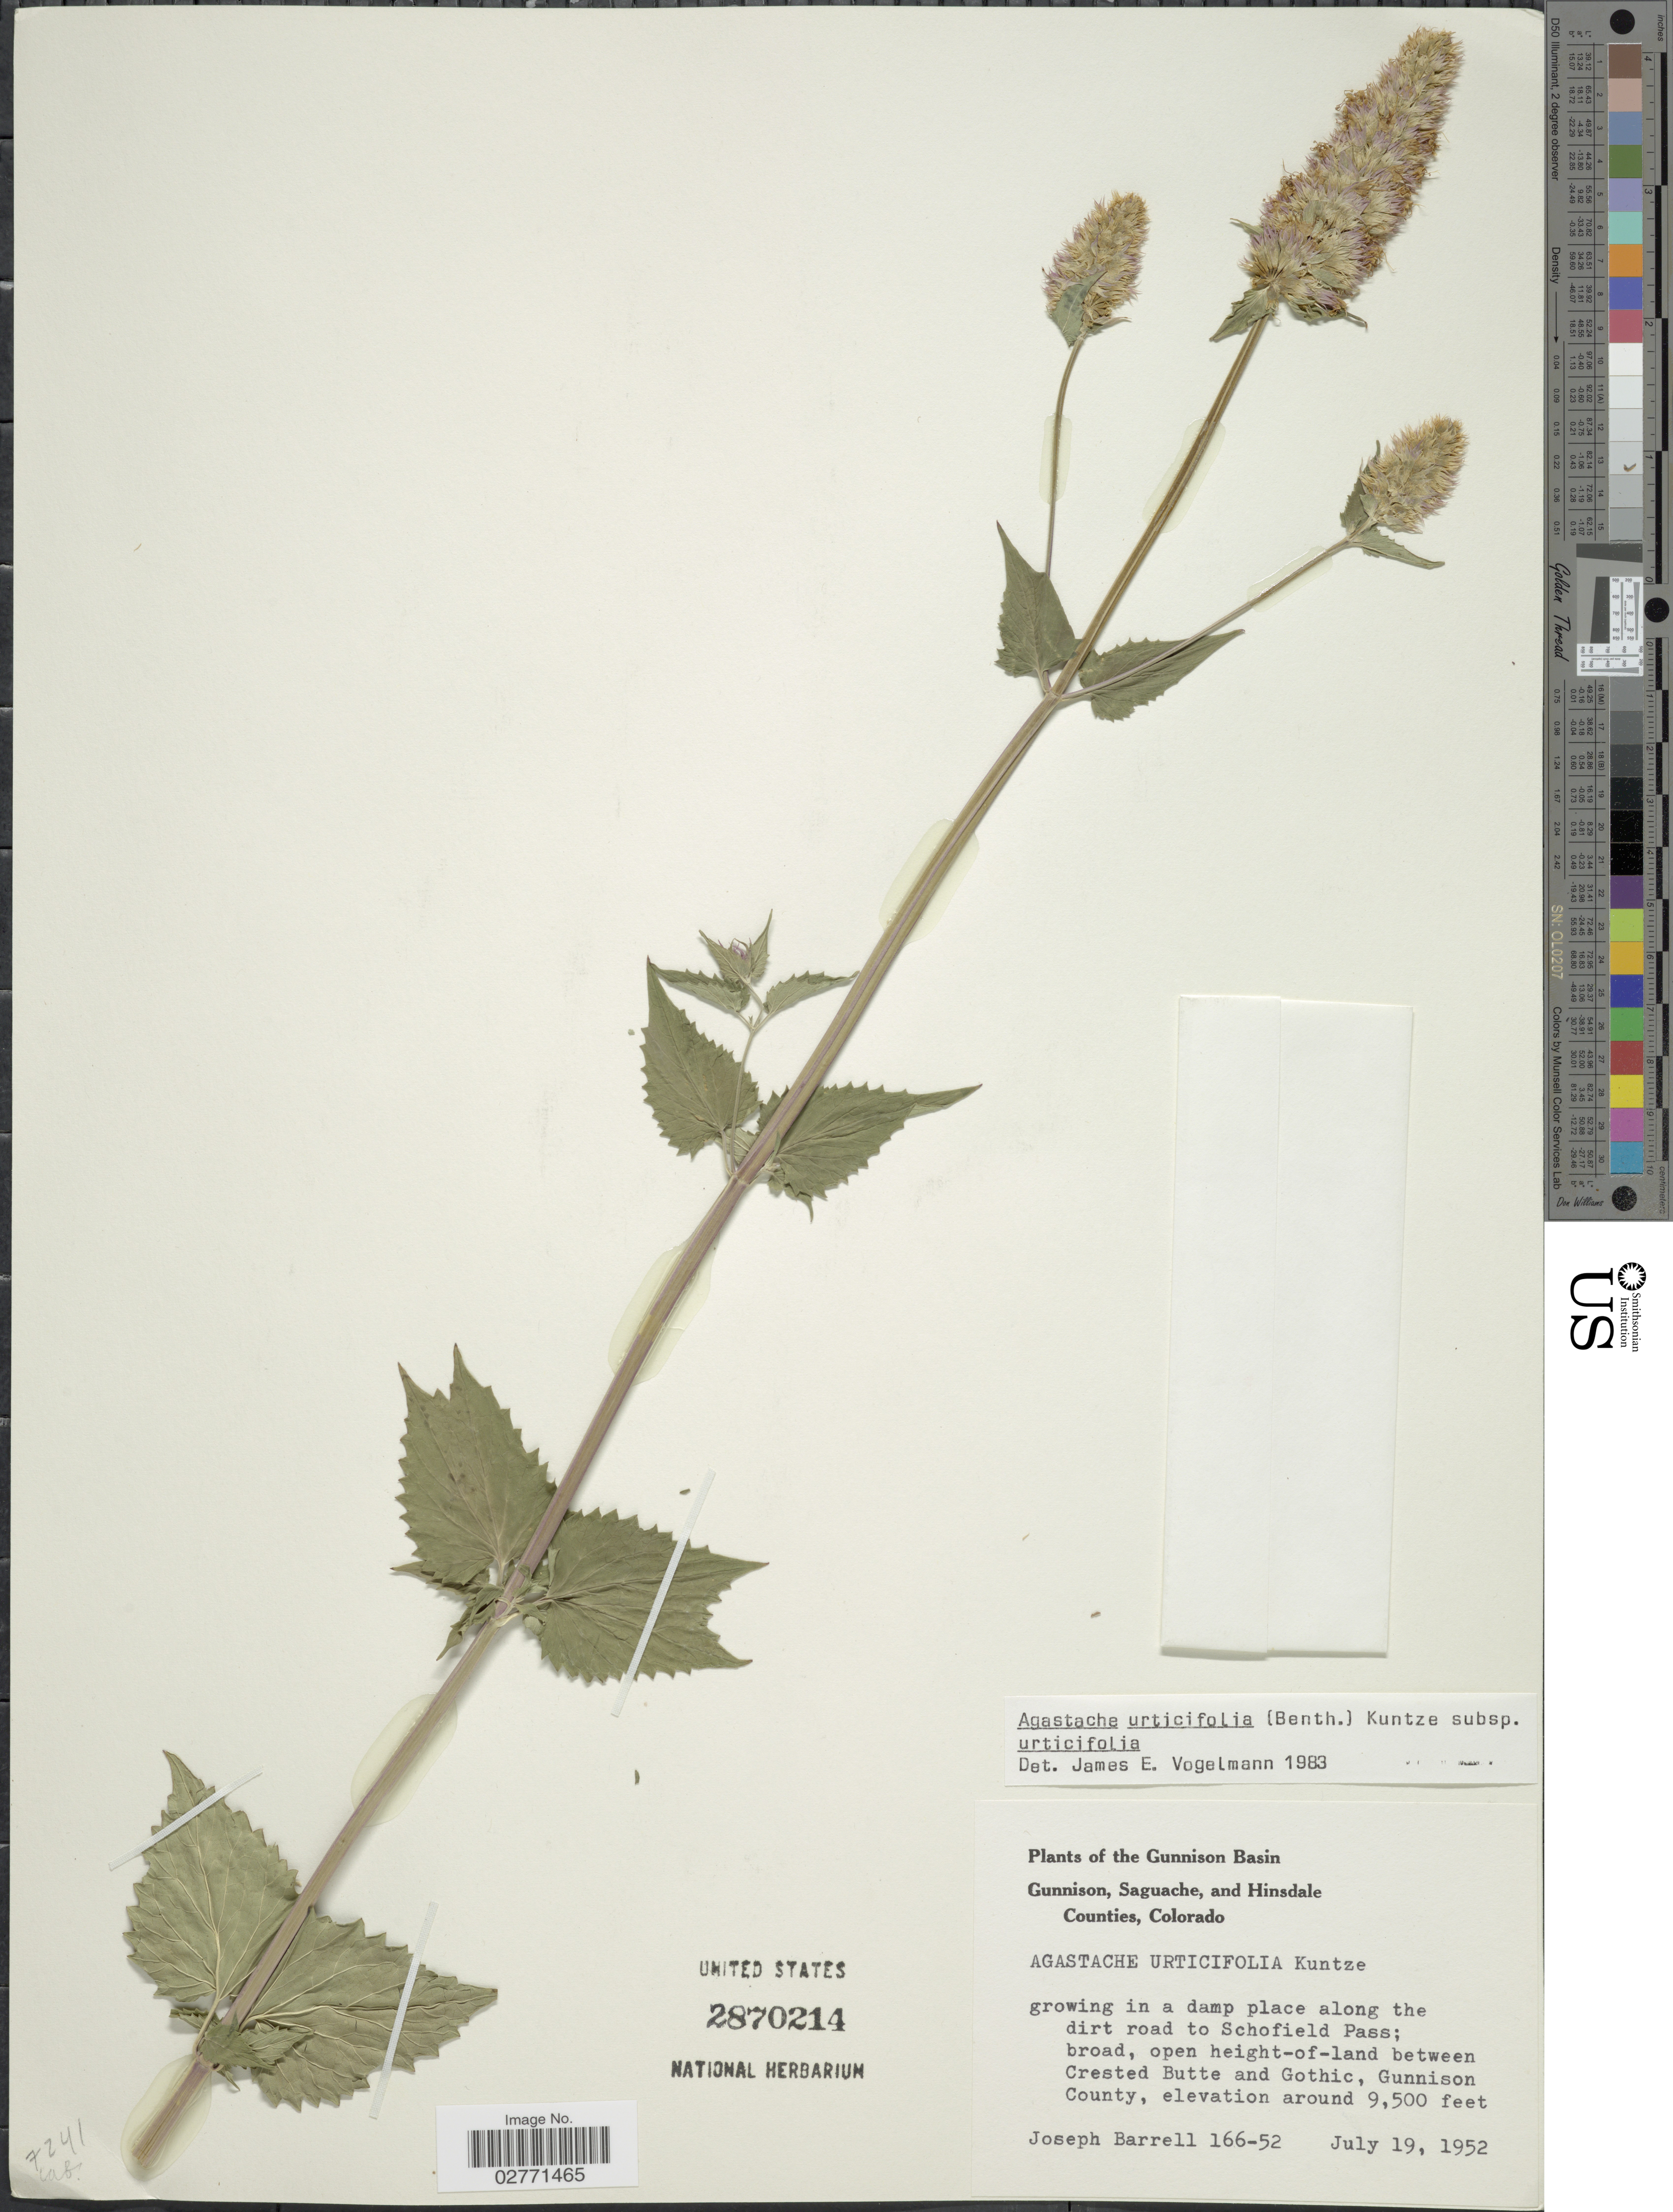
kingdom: Plantae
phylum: Tracheophyta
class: Magnoliopsida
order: Lamiales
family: Lamiaceae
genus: Agastache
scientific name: Agastache urticifolia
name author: (Benth.) Kuntze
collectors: J. Barrell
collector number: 166-52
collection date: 1952-07-19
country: United States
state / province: Colorado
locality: Gunnison Basin. Growing in a damp place along the dirt road to Schofield Pass; broad, open height-of-land between Crested Butte and Gothick, Gunnison County.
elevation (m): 2896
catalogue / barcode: US 2870214